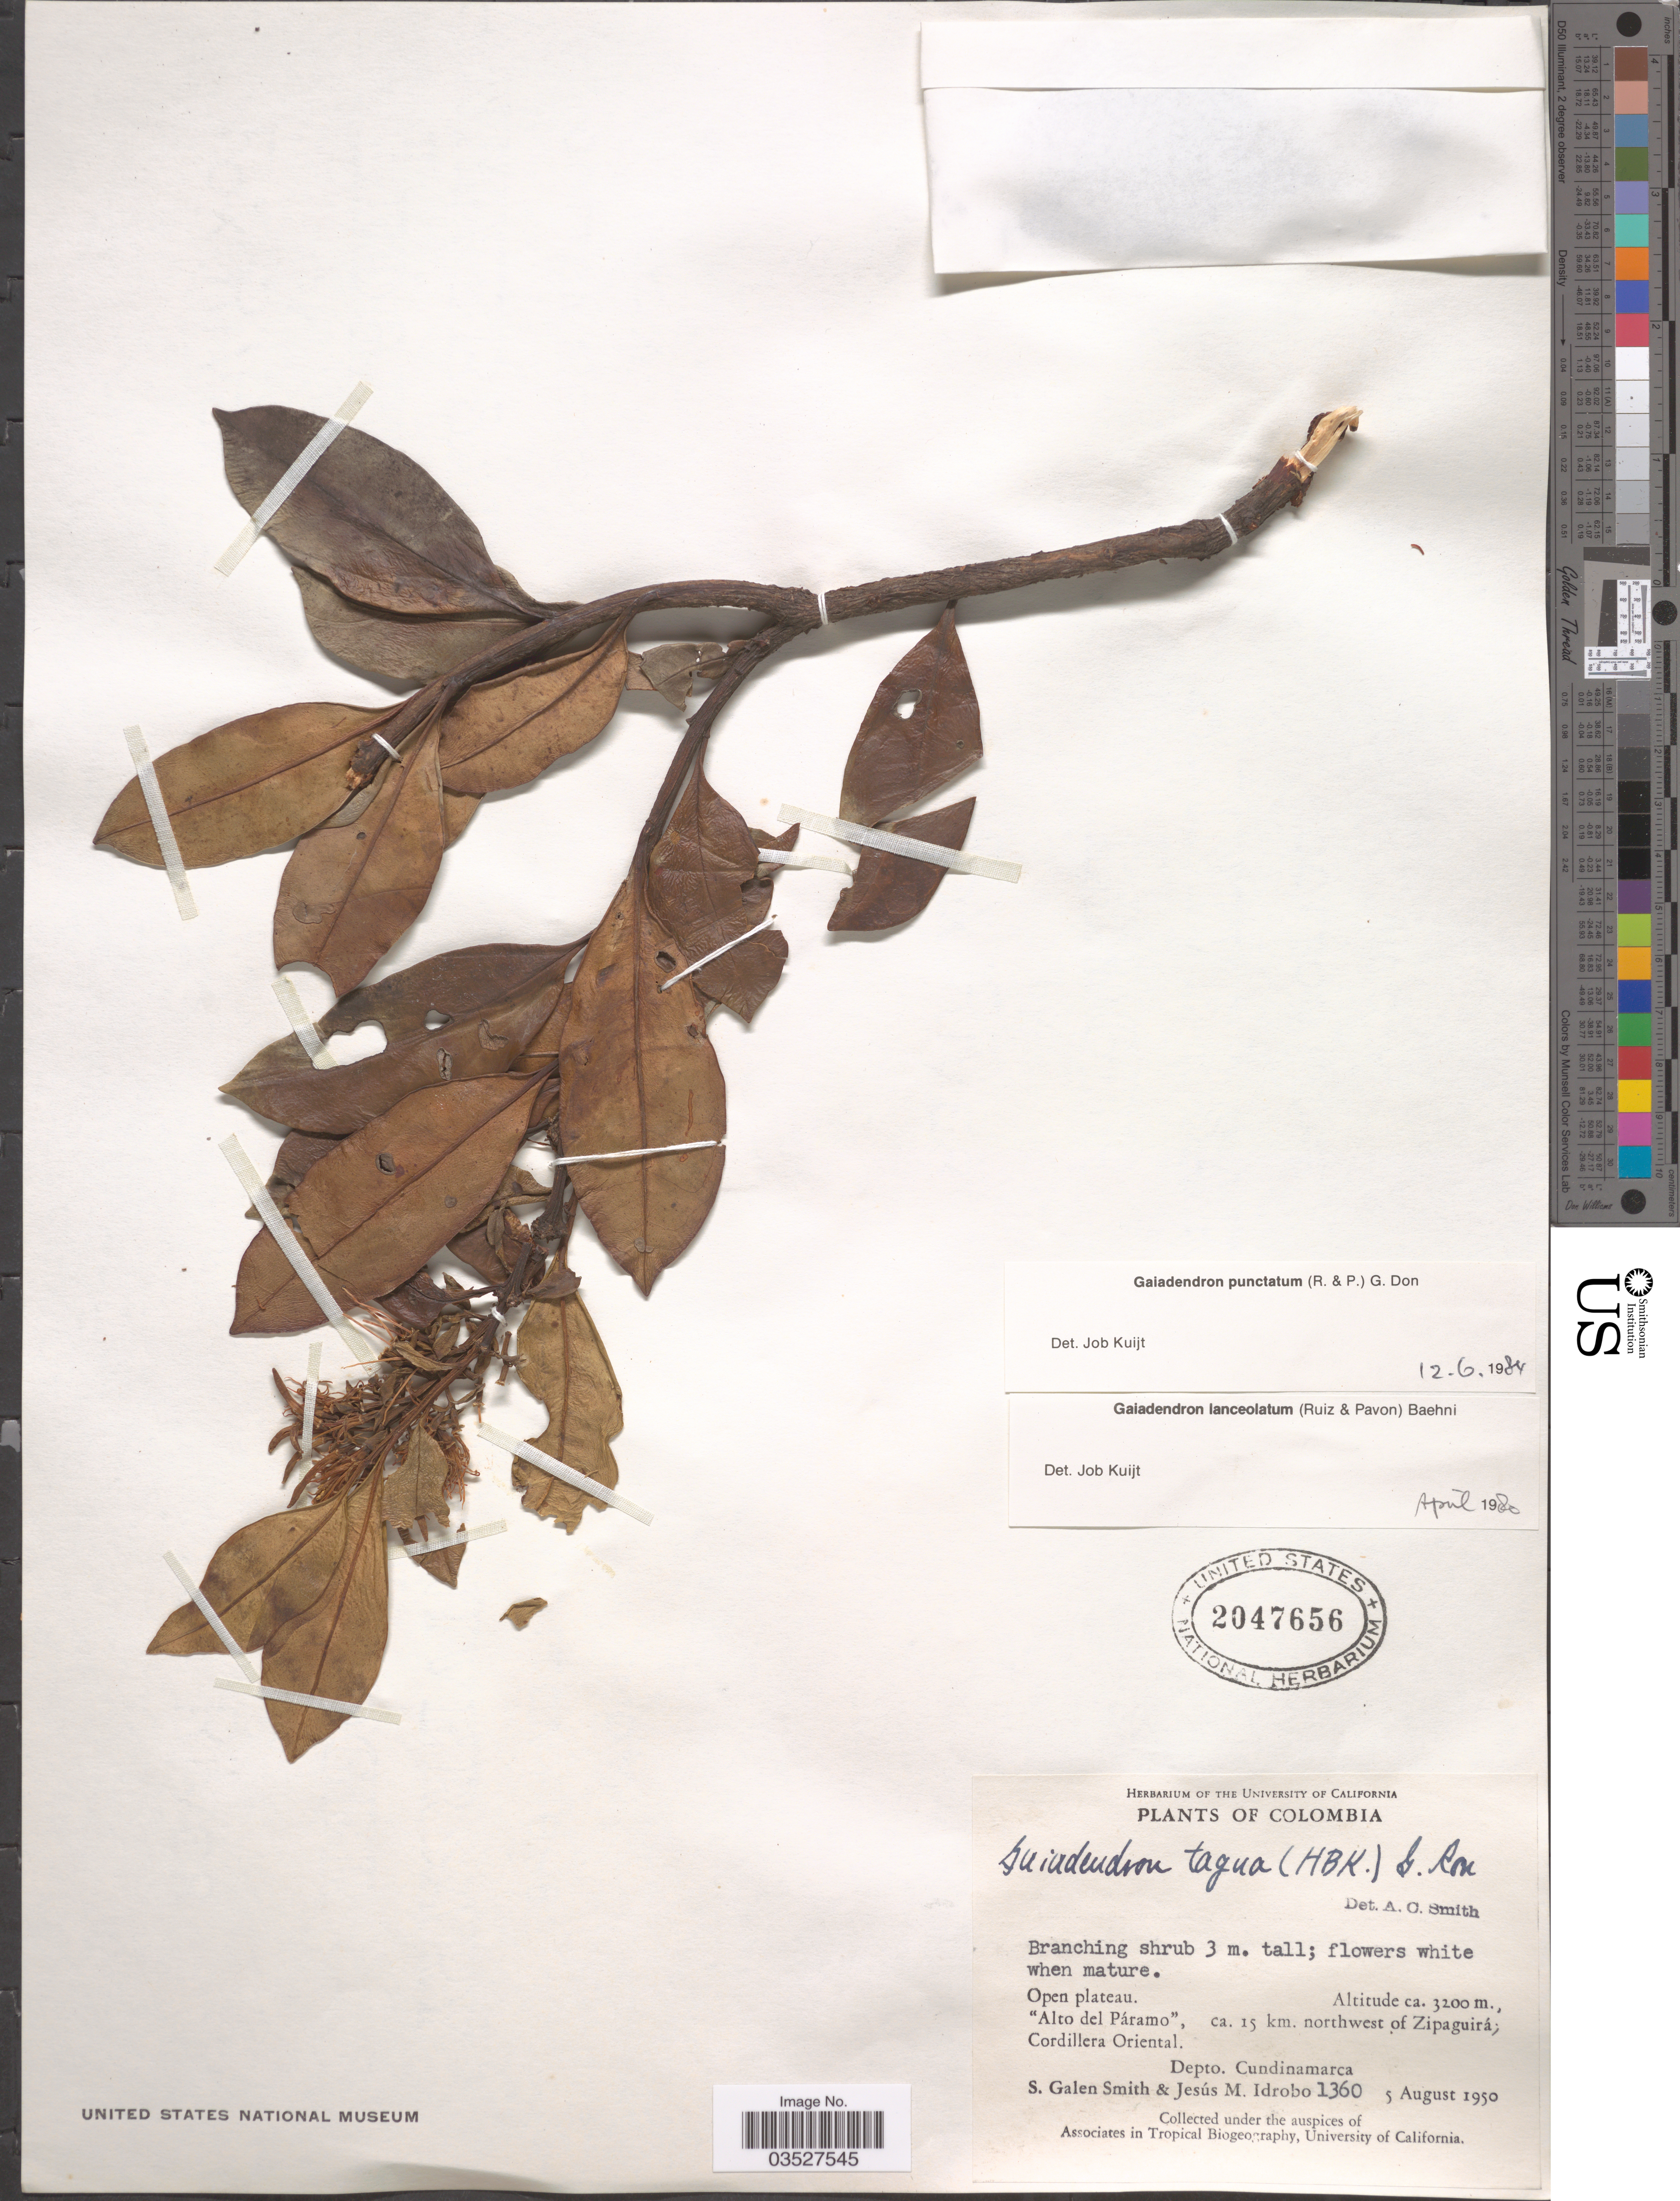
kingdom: Plantae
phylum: Tracheophyta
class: Magnoliopsida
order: Santalales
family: Loranthaceae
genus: Gaiadendron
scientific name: Gaiadendron punctatum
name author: (Ruiz & Pav.) G. Don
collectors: S. G. Smith & J. M. Idrobo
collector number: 1360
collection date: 1950-08-05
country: Colombia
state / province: Cundinamarca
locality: Open plateau. "Alto del Páramo", ca. 15 km. northwest of Zipaguirá; Cordillera Oriental. Depto. Cundinamarca.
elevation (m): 3200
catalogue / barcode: US 2047656